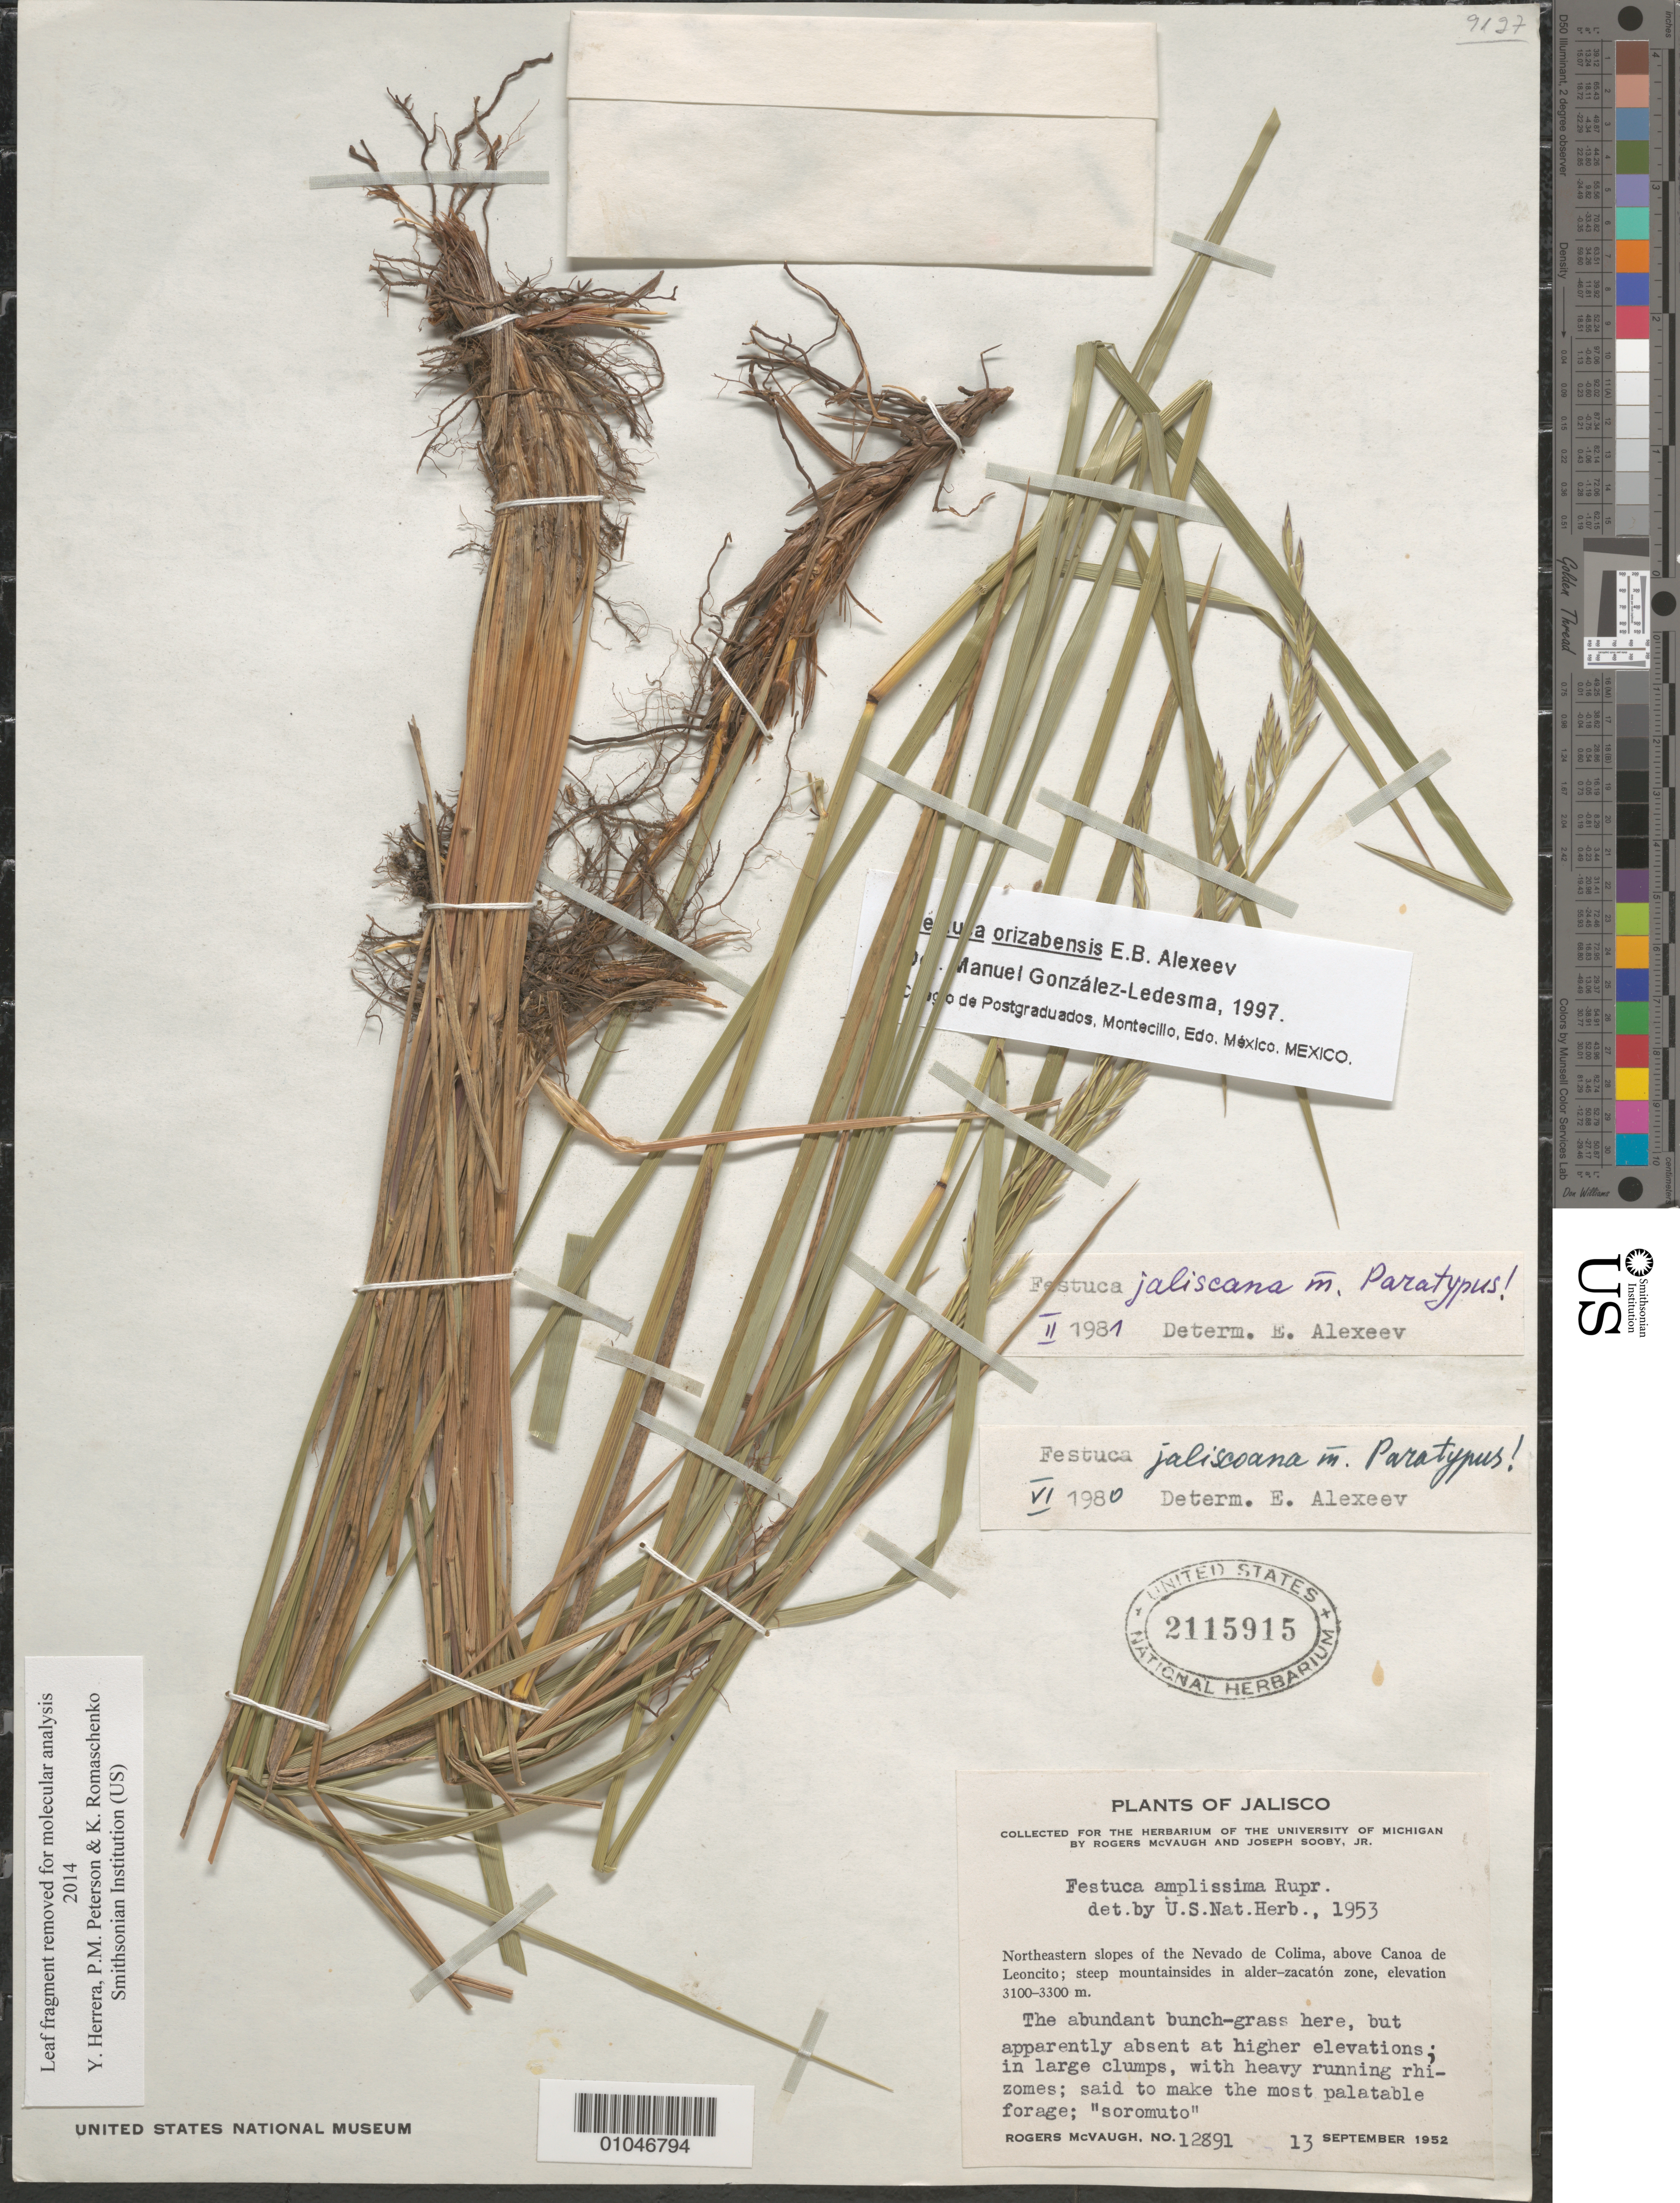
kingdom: Plantae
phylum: Tracheophyta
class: Liliopsida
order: Poales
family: Poaceae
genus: Festuca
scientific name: Festuca orizabensis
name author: E.B. Alexeev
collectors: R. McVaugh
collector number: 12891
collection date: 1952-09-13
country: Mexico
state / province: Jalisco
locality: NE slopes of the Nevado de Colima, above Canoa de Leoncito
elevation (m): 3100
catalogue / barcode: US 2115915